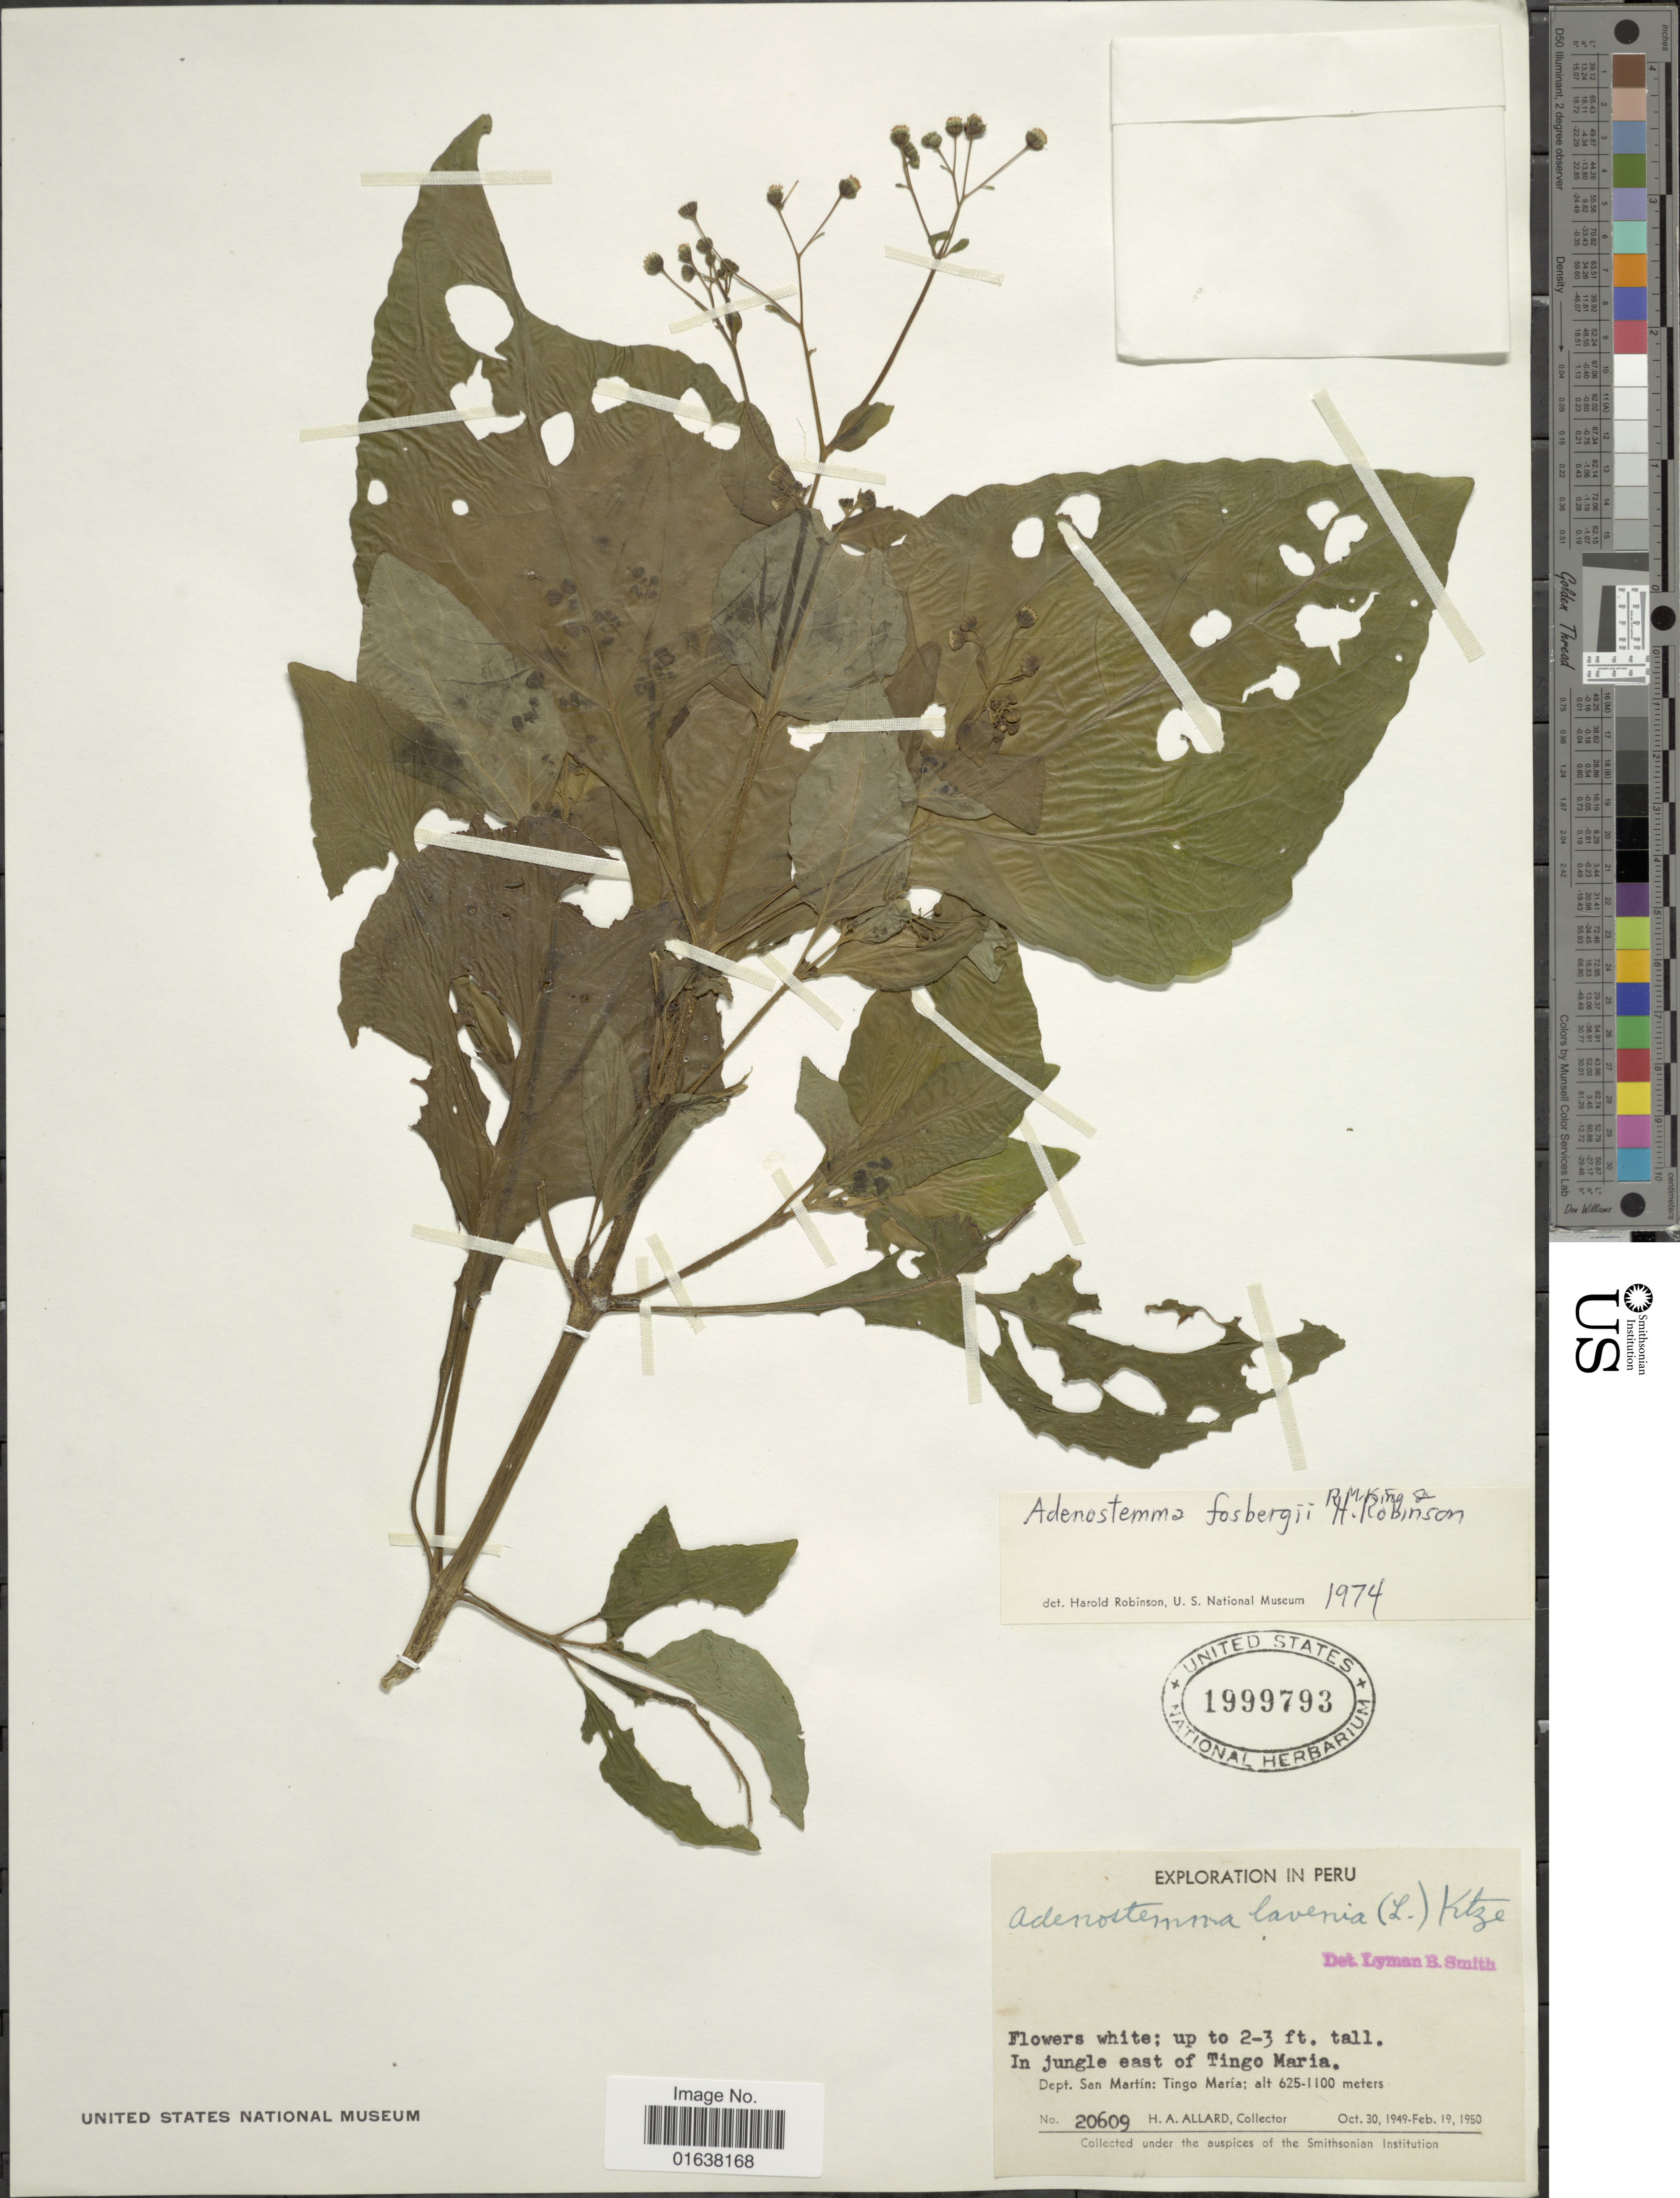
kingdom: Plantae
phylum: Tracheophyta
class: Magnoliopsida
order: Asterales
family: Asteraceae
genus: Adenostemma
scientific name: Adenostemma fosbergii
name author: R.M. King & H. Rob.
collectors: H. A. Allard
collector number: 20609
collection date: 1950-02-19/1950-10-30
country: Peru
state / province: San Martín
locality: Dept. San Martin: Tingo Maria. In jungle east of Tingo Maria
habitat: in jungle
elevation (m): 625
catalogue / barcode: US 1999793